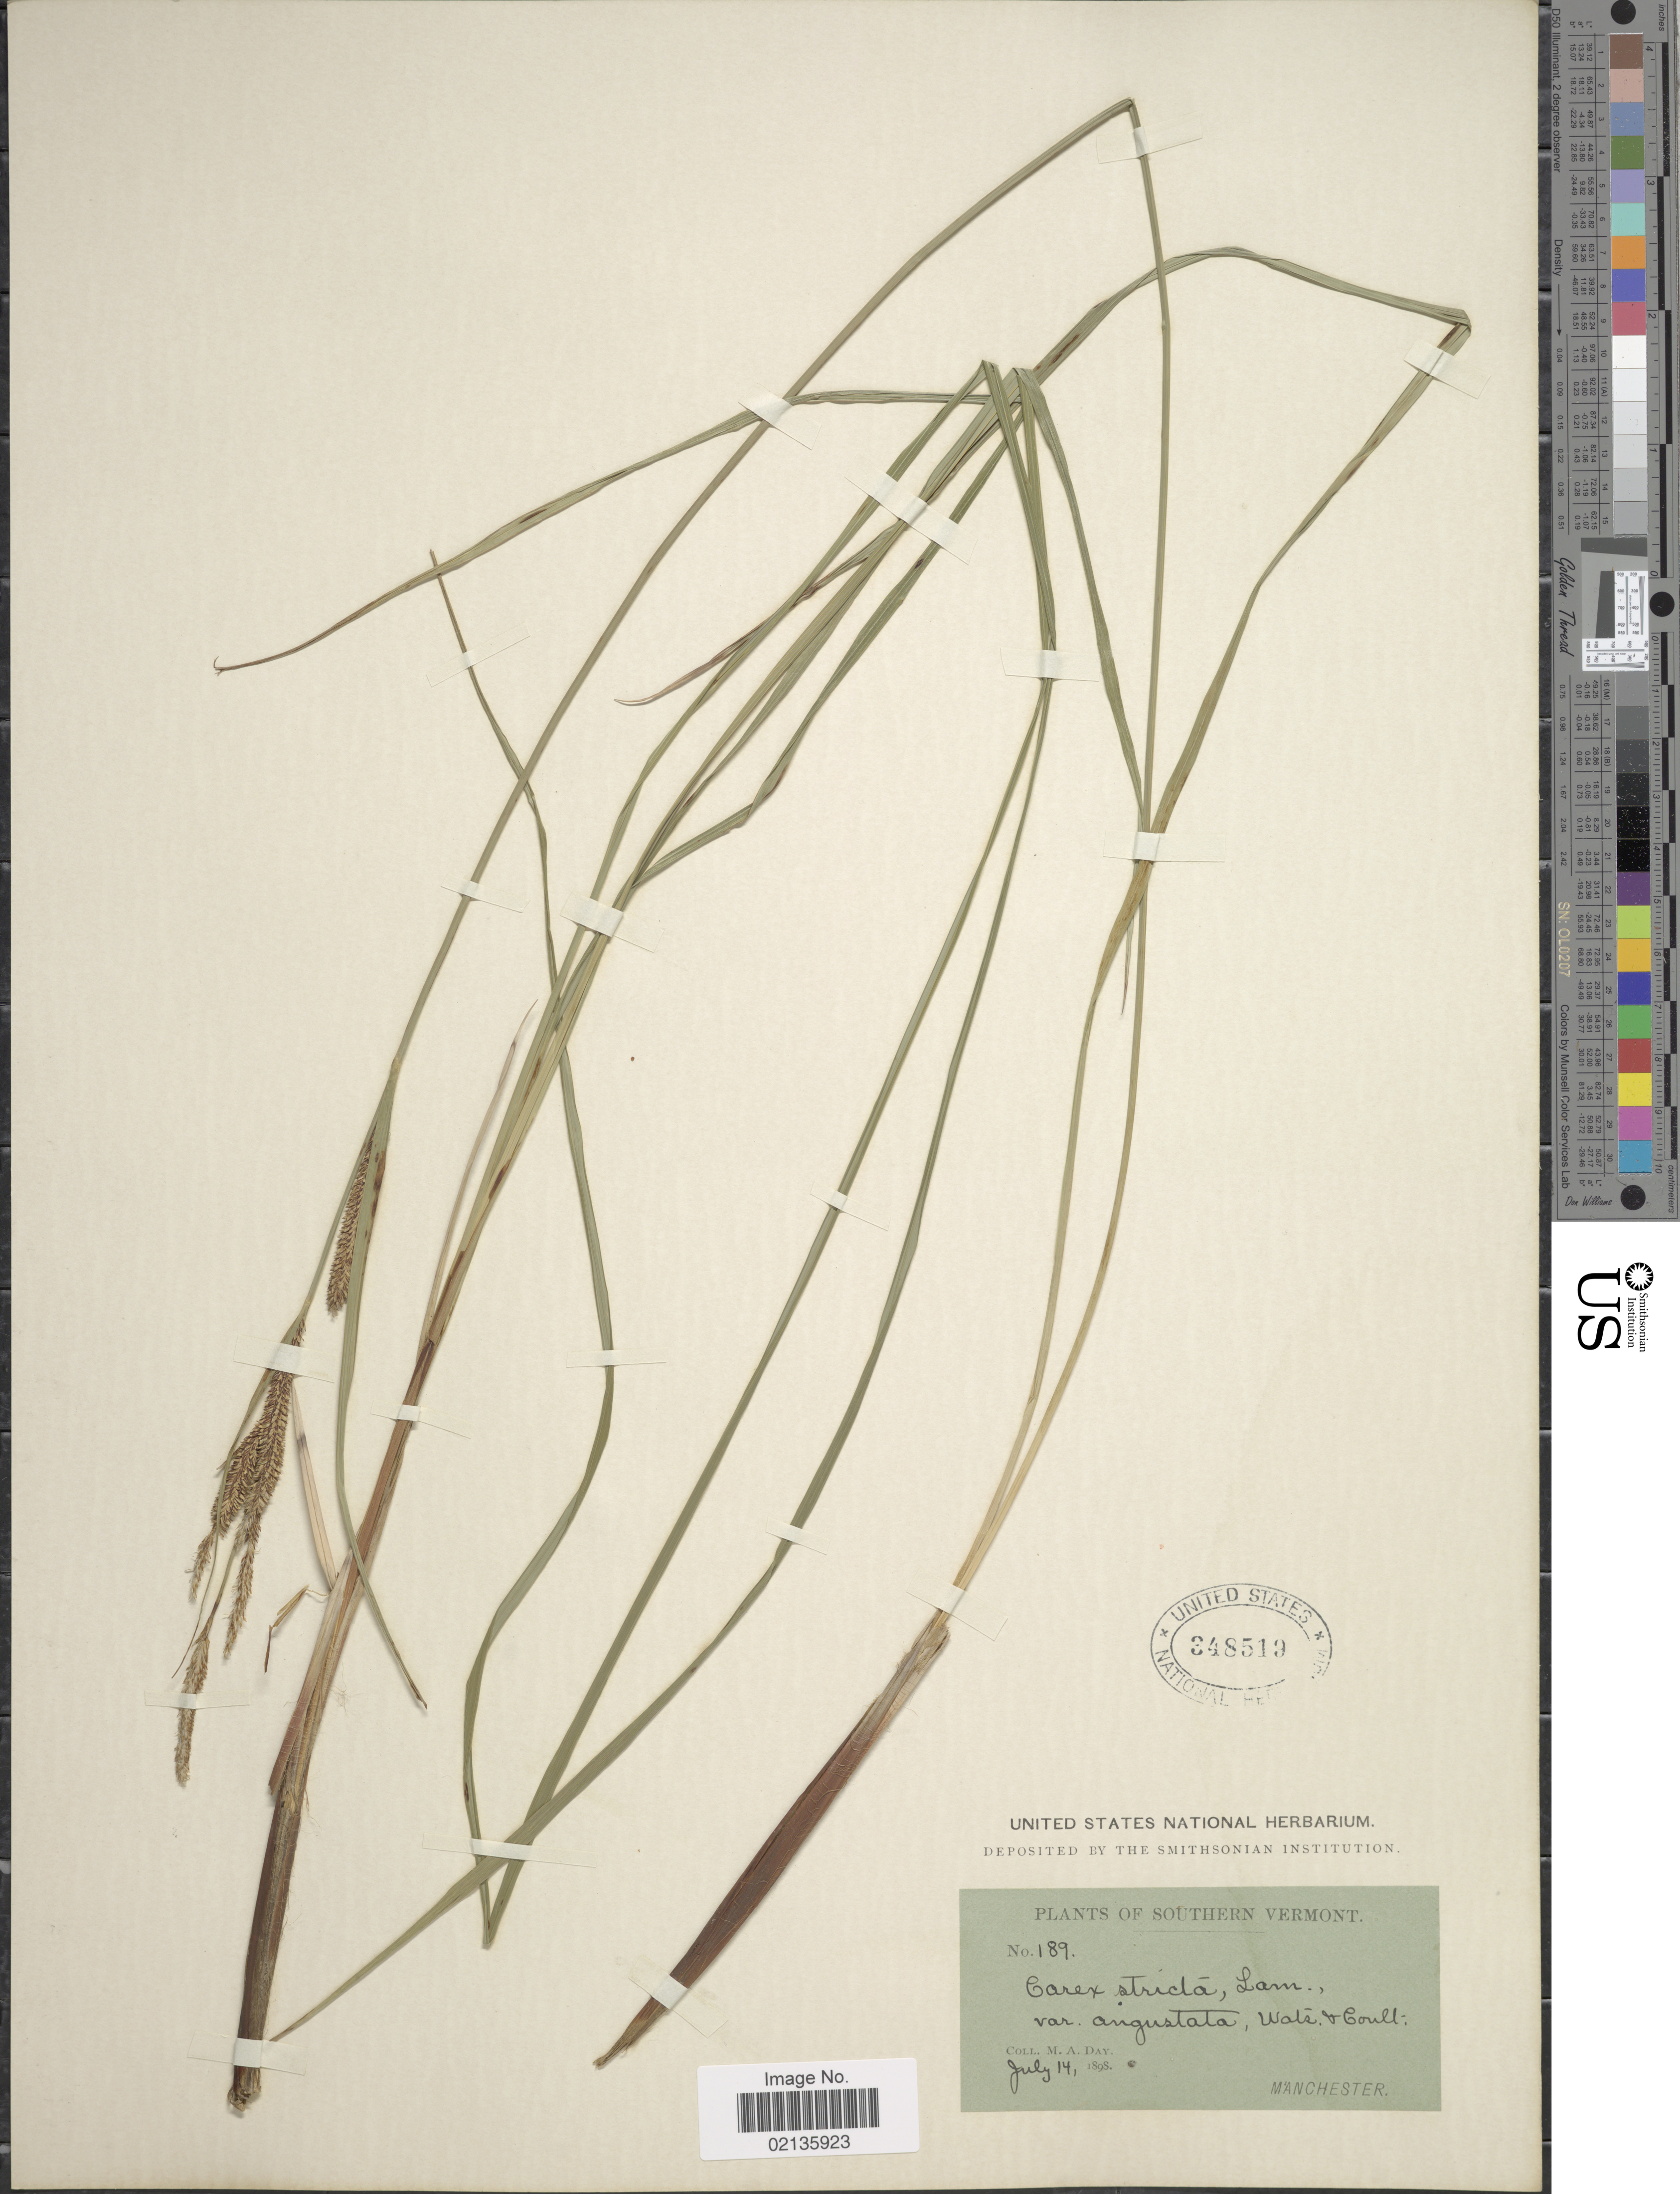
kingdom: Plantae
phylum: Tracheophyta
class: Liliopsida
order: Poales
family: Cyperaceae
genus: Carex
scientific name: Carex stricta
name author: Lam.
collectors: M. Day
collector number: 189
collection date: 1898-07-14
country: United States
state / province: Vermont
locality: Southern Vermont, Manchester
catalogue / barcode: US 348519